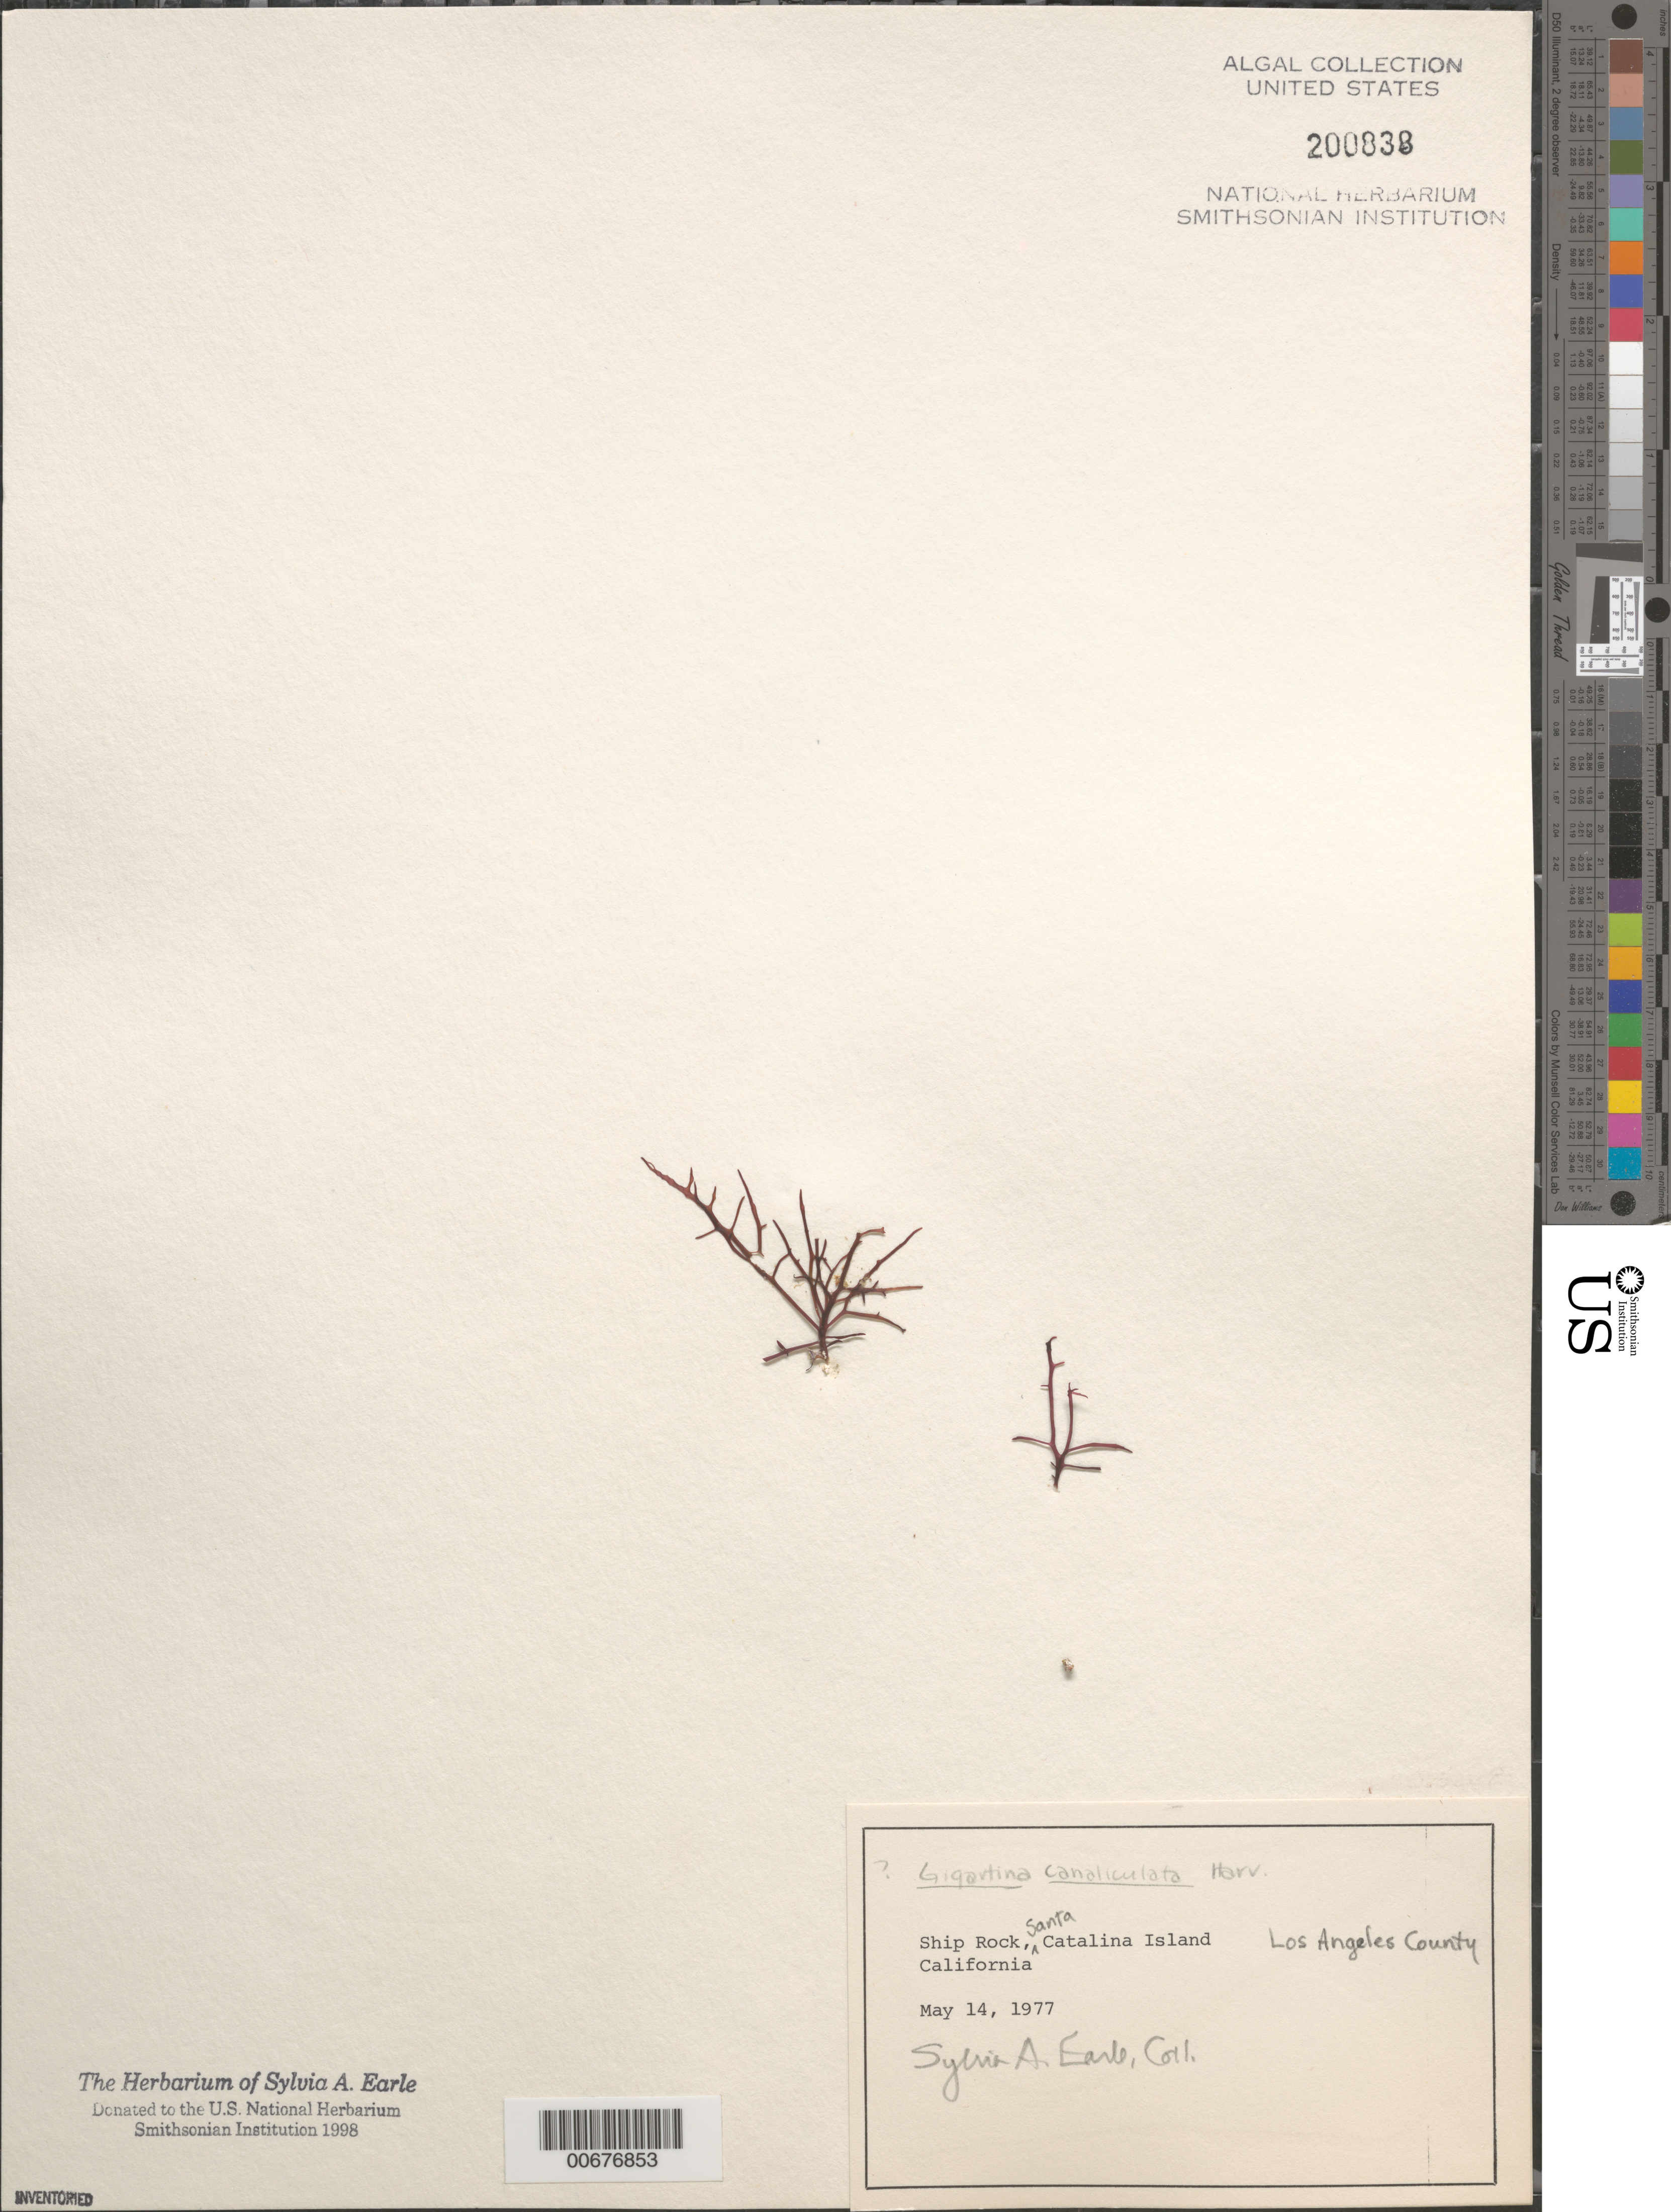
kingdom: Plantae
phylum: Rhodophyta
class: Florideophyceae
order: Gigartinales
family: Gigartinaceae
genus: Chondracanthus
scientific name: Chondracanthus canaliculatus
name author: (Harv.) Guiry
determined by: Algae name updating Project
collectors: S. A. Earle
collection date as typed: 14 May 1977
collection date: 1977-05-14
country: United States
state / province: California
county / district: Los Angeles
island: Santa Catalina Island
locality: Ship Rock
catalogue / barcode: US 200838